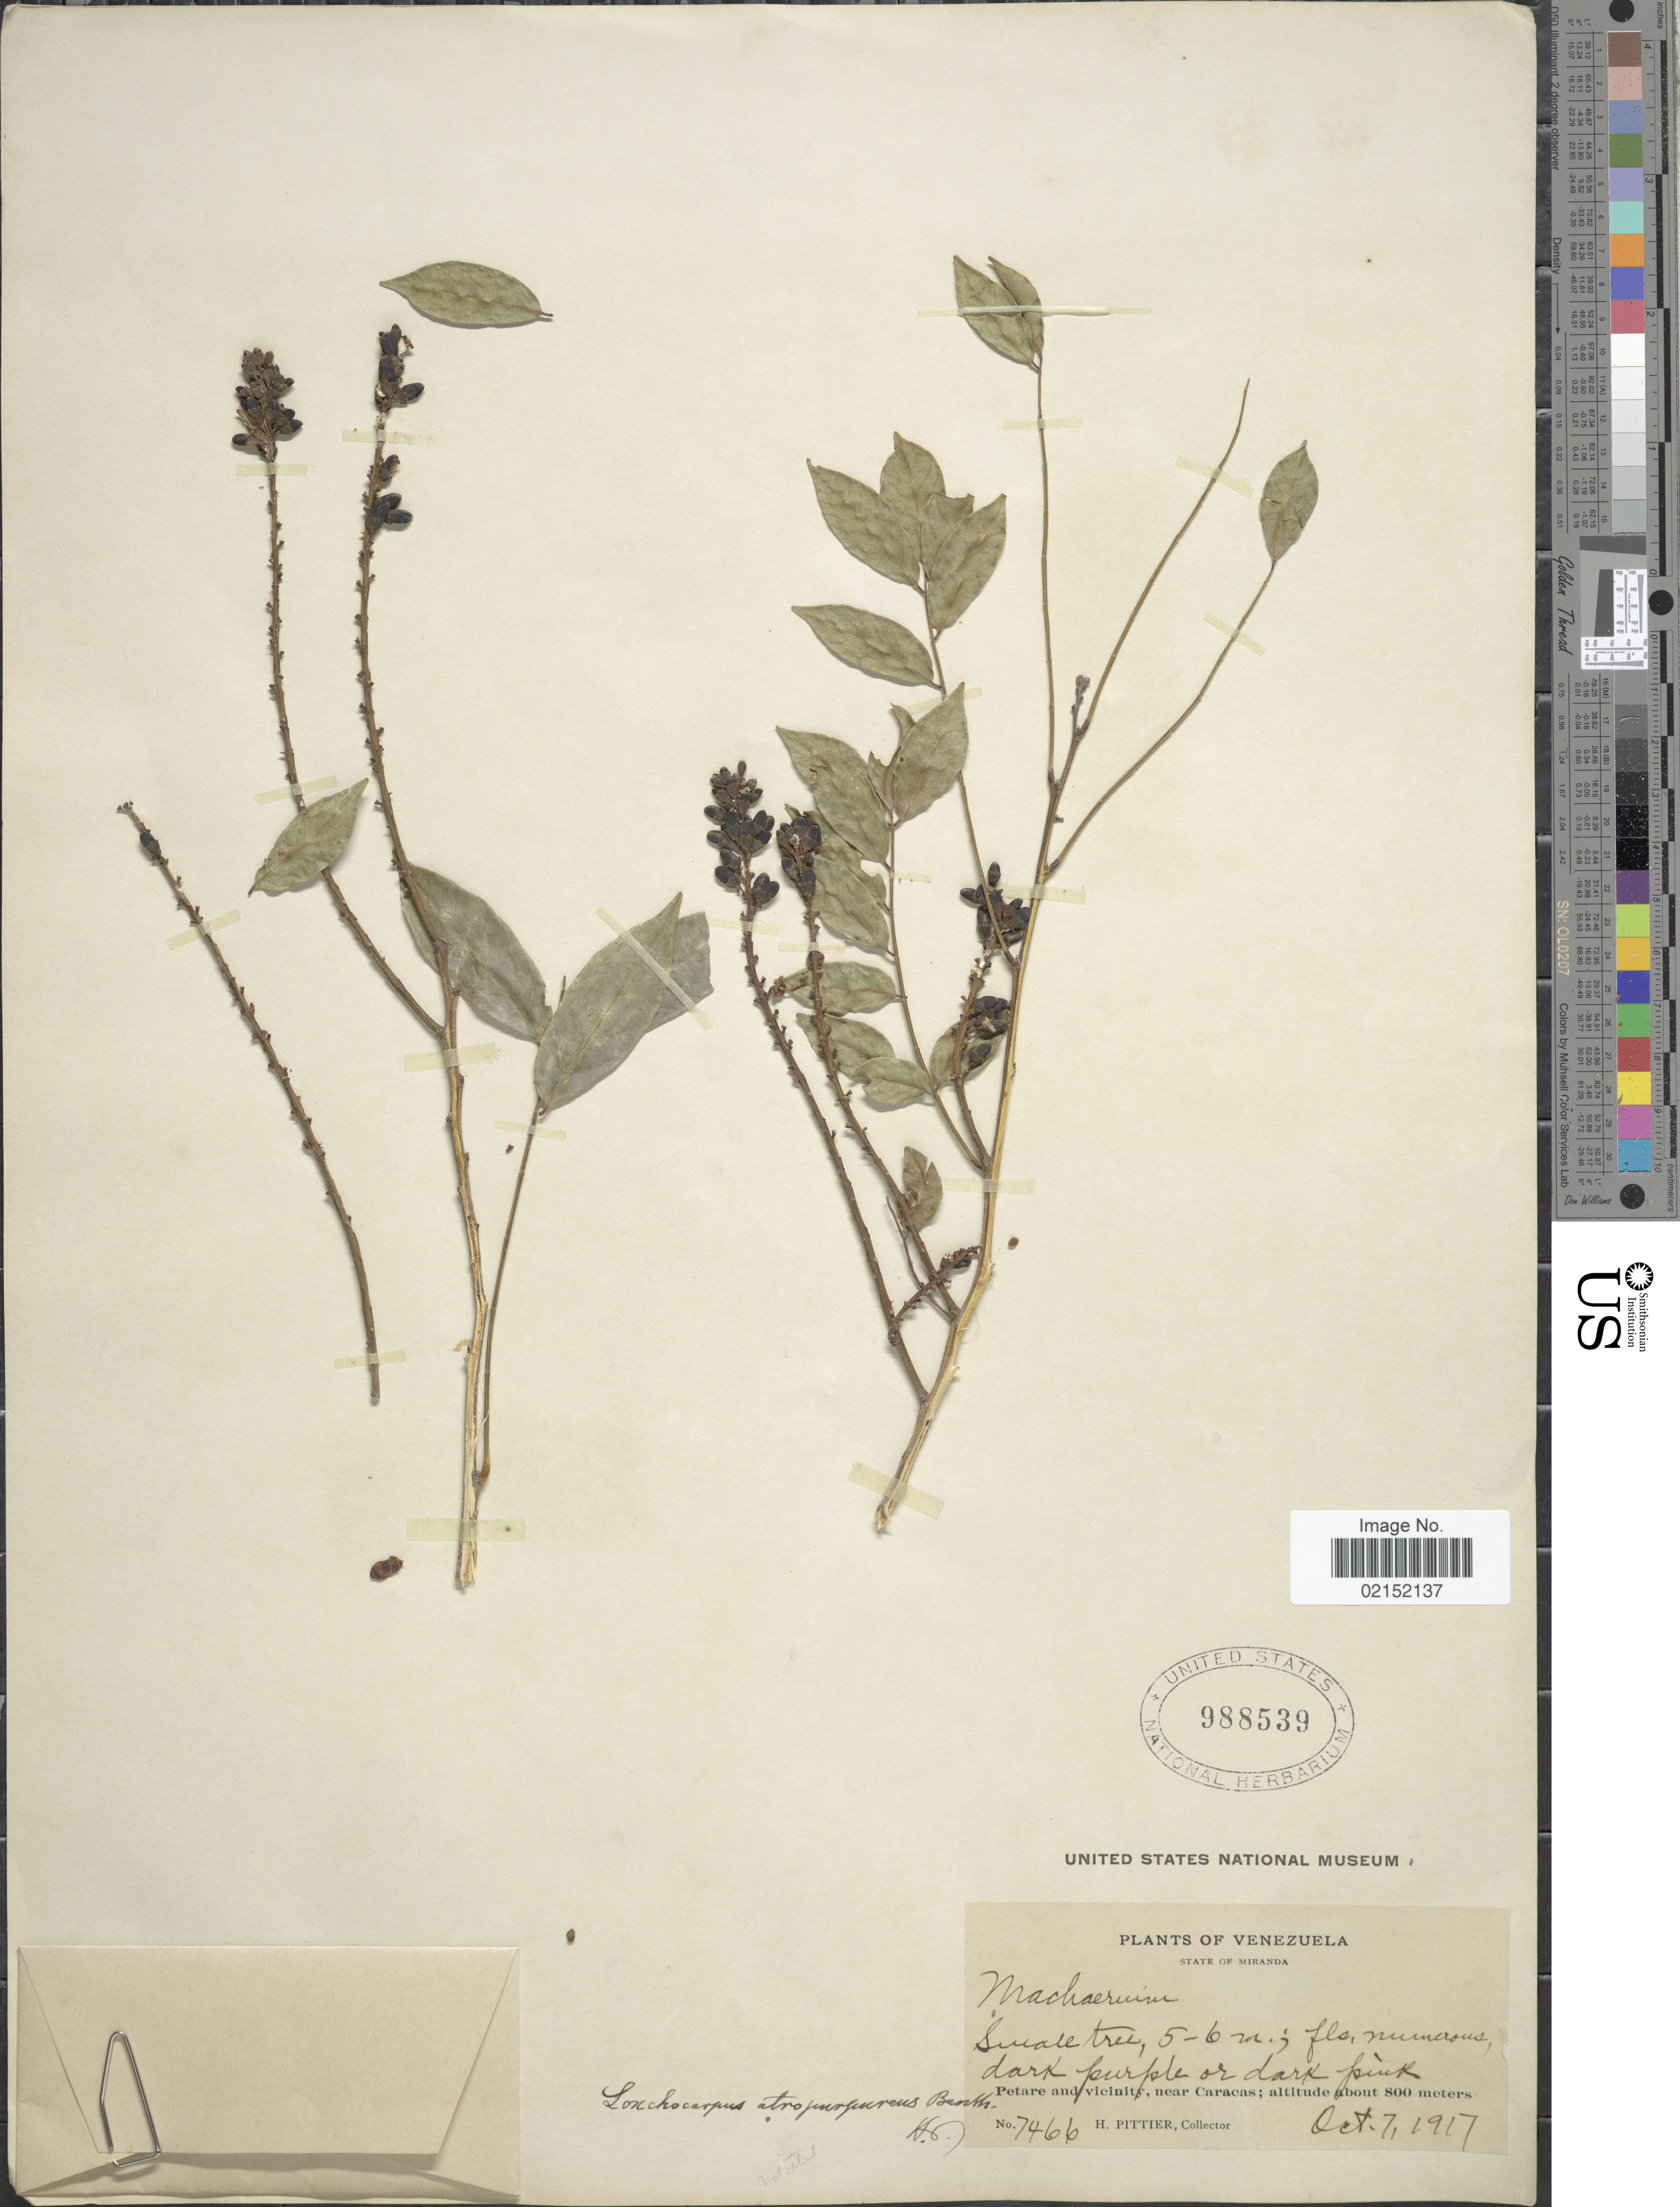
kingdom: Plantae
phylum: Tracheophyta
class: Magnoliopsida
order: Fabales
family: Fabaceae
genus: Lonchocarpus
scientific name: Lonchocarpus atropurpureus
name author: Benth.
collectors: H. F. Pittier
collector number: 7466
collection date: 1917-10-07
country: Venezuela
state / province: Miranda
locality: Petare and vicinity, near Caracas.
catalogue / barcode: US 988539